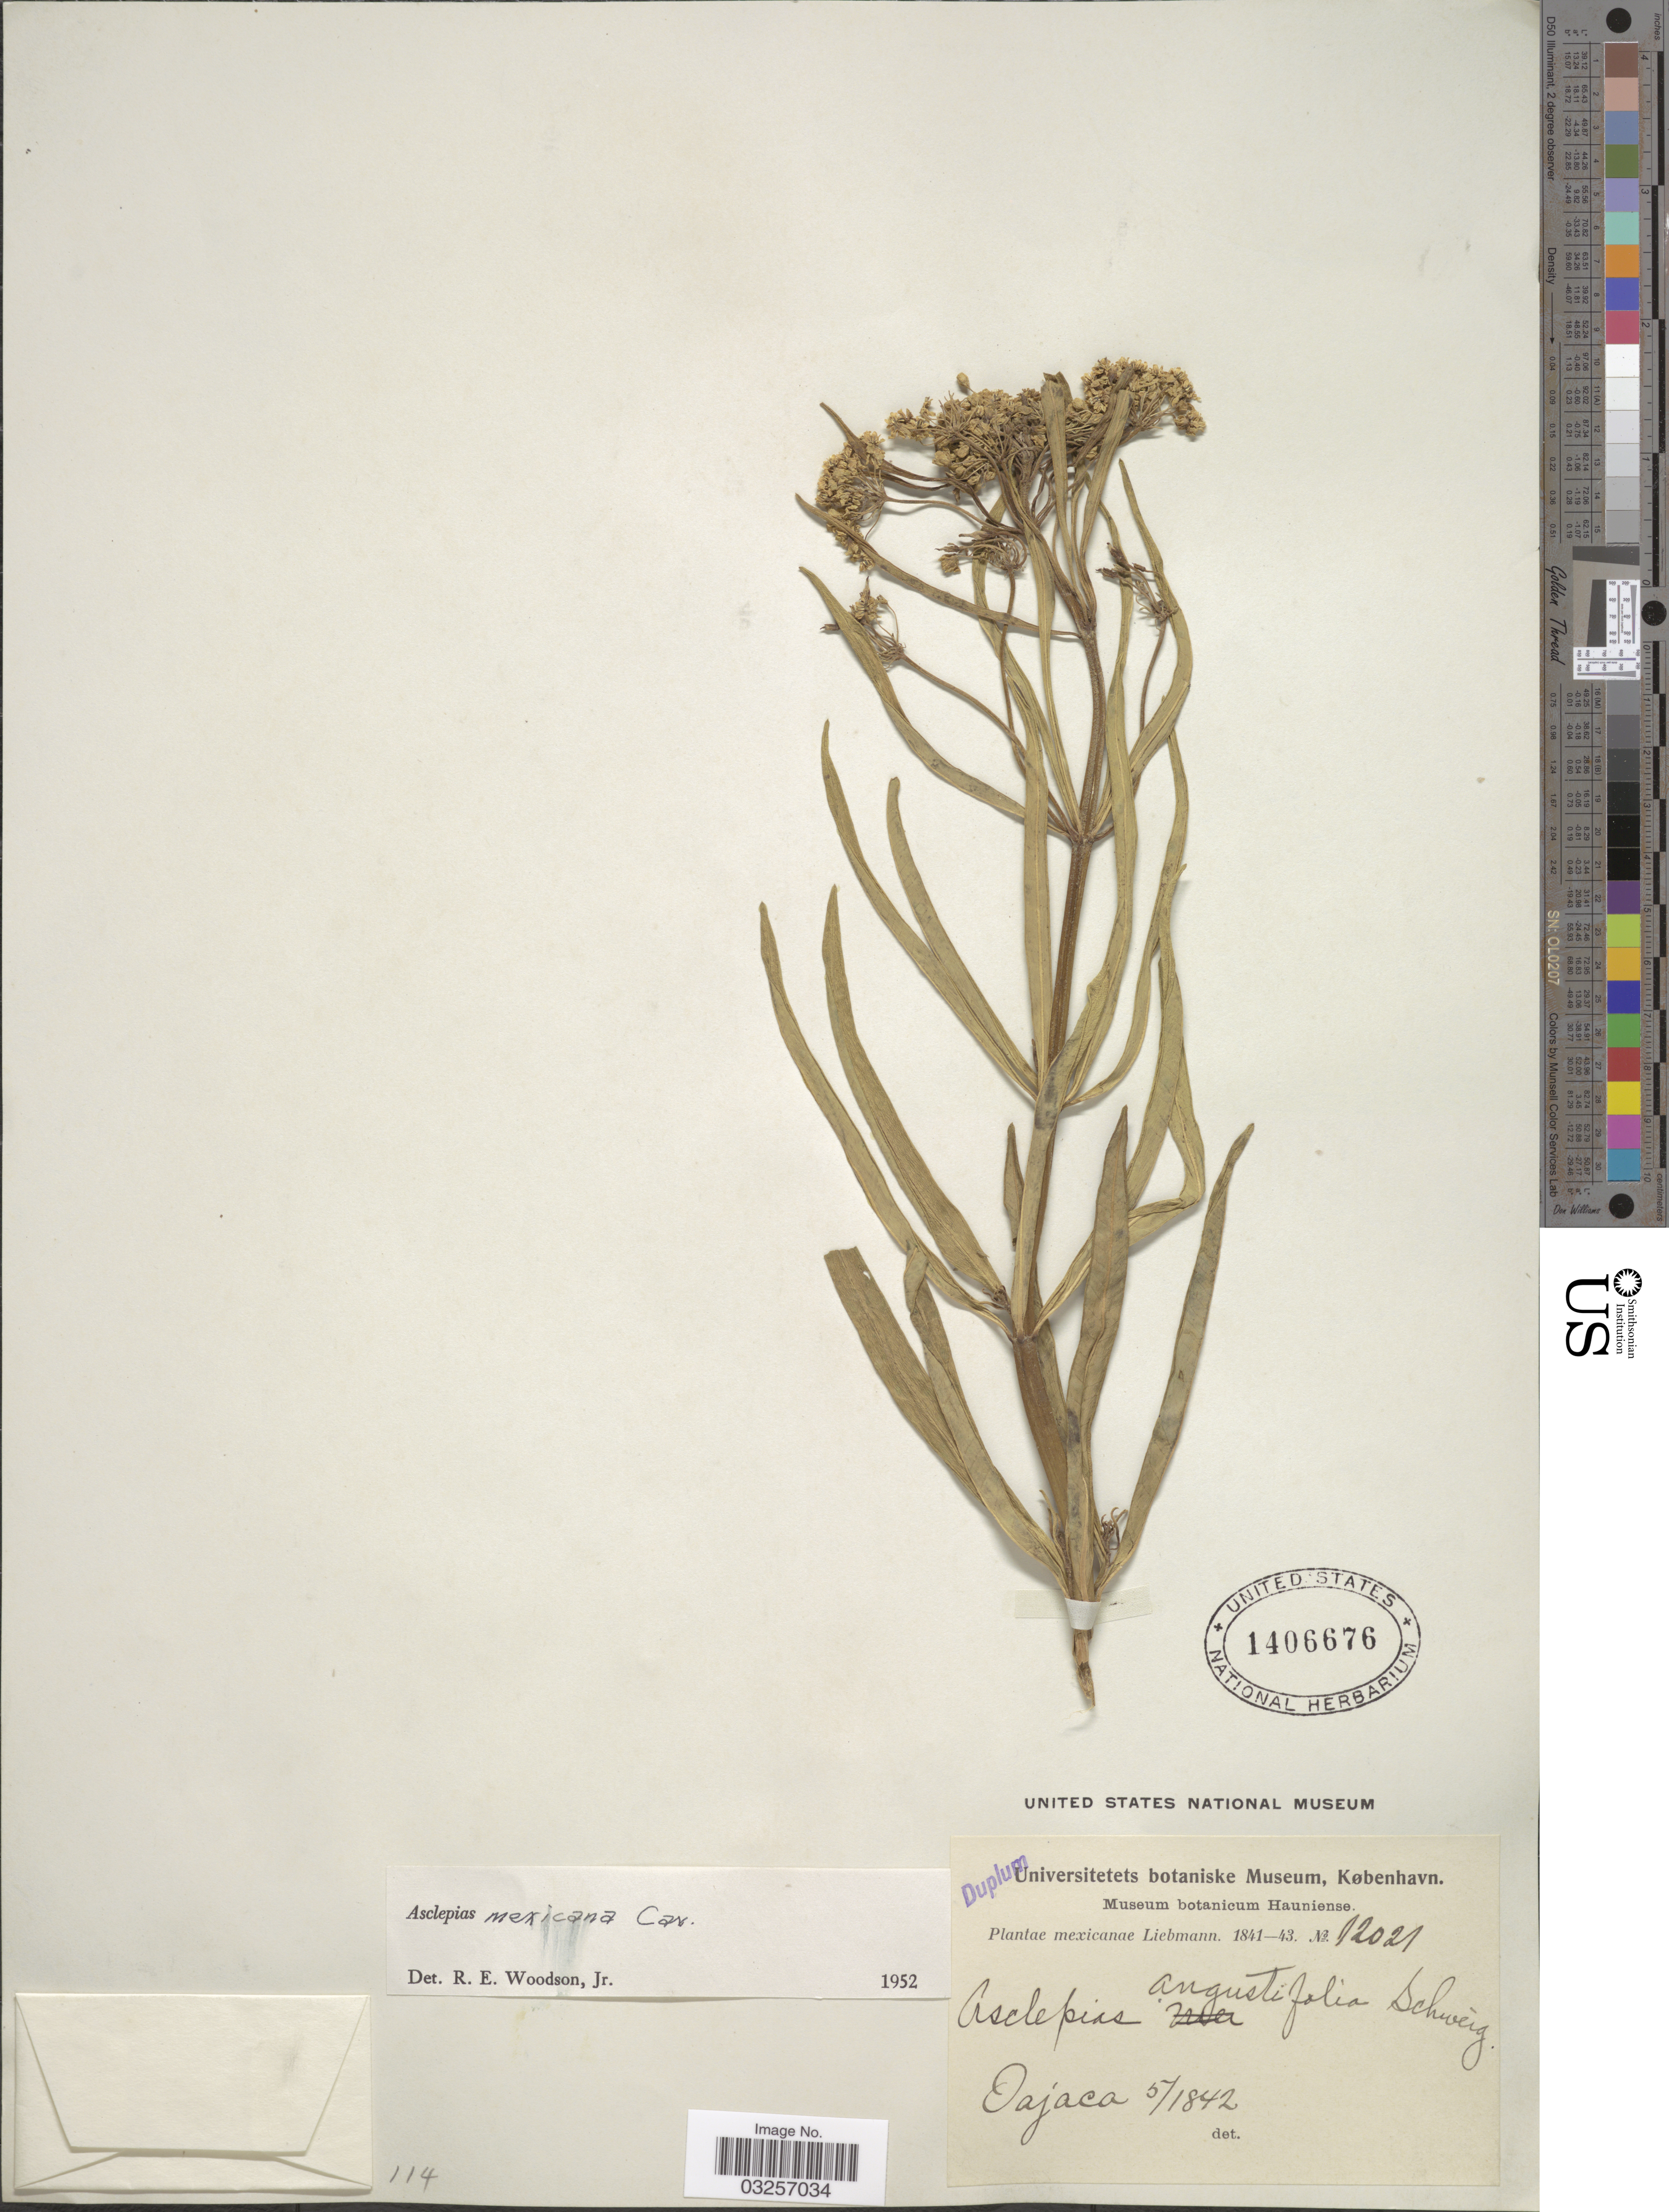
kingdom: Plantae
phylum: Tracheophyta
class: Magnoliopsida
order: Gentianales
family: Apocynaceae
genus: Asclepias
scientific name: Asclepias mexicana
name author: Cav.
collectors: Liebmann, --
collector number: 12021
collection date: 1842-05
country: Mexico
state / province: Oaxaca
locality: Oajaca.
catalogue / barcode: US 1406676